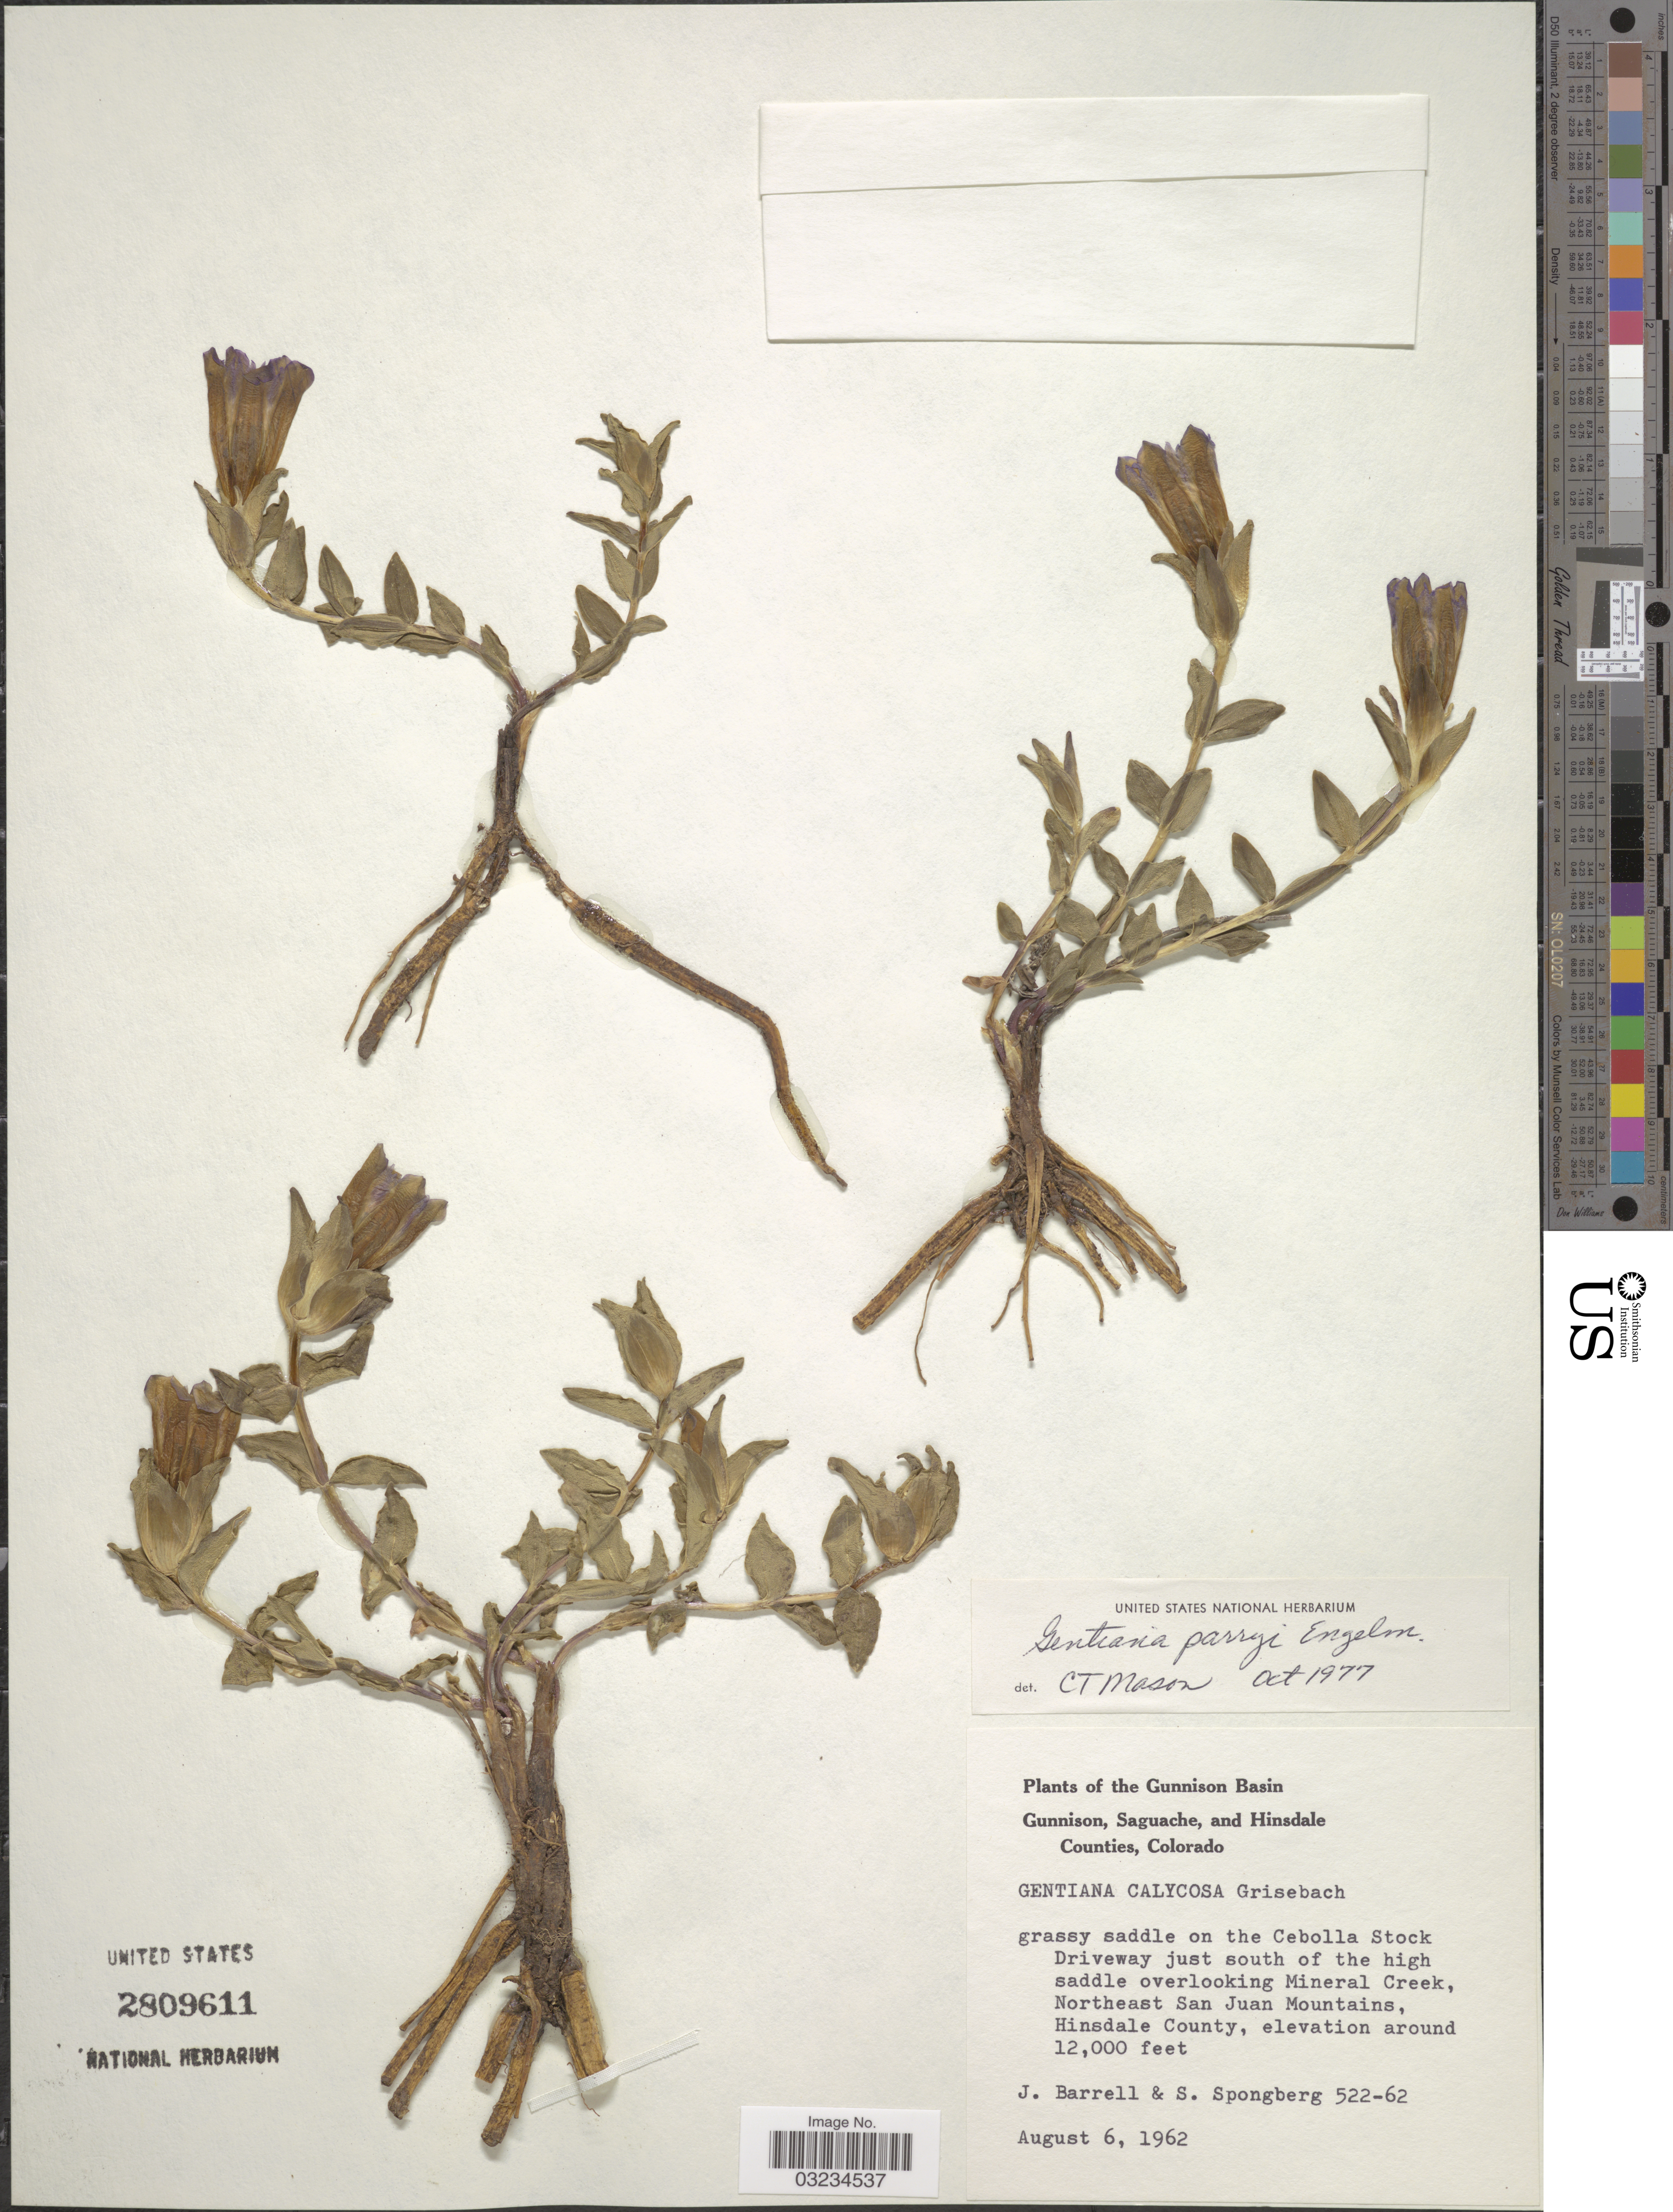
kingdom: Plantae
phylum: Tracheophyta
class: Magnoliopsida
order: Gentianales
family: Gentianaceae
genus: Gentiana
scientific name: Gentiana parryi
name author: Engelm.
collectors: J. Barrell & S. A.Spongberg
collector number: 522-62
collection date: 1962-08-06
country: United States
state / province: Colorado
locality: Gunnison Basin. Grassy saddle on the Cebolla Stock Driveway just south of the high saddle overlooking Mineral Creek, Northeast San Juan Mountains, Hinsdale County.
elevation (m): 3658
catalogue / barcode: US 2809611